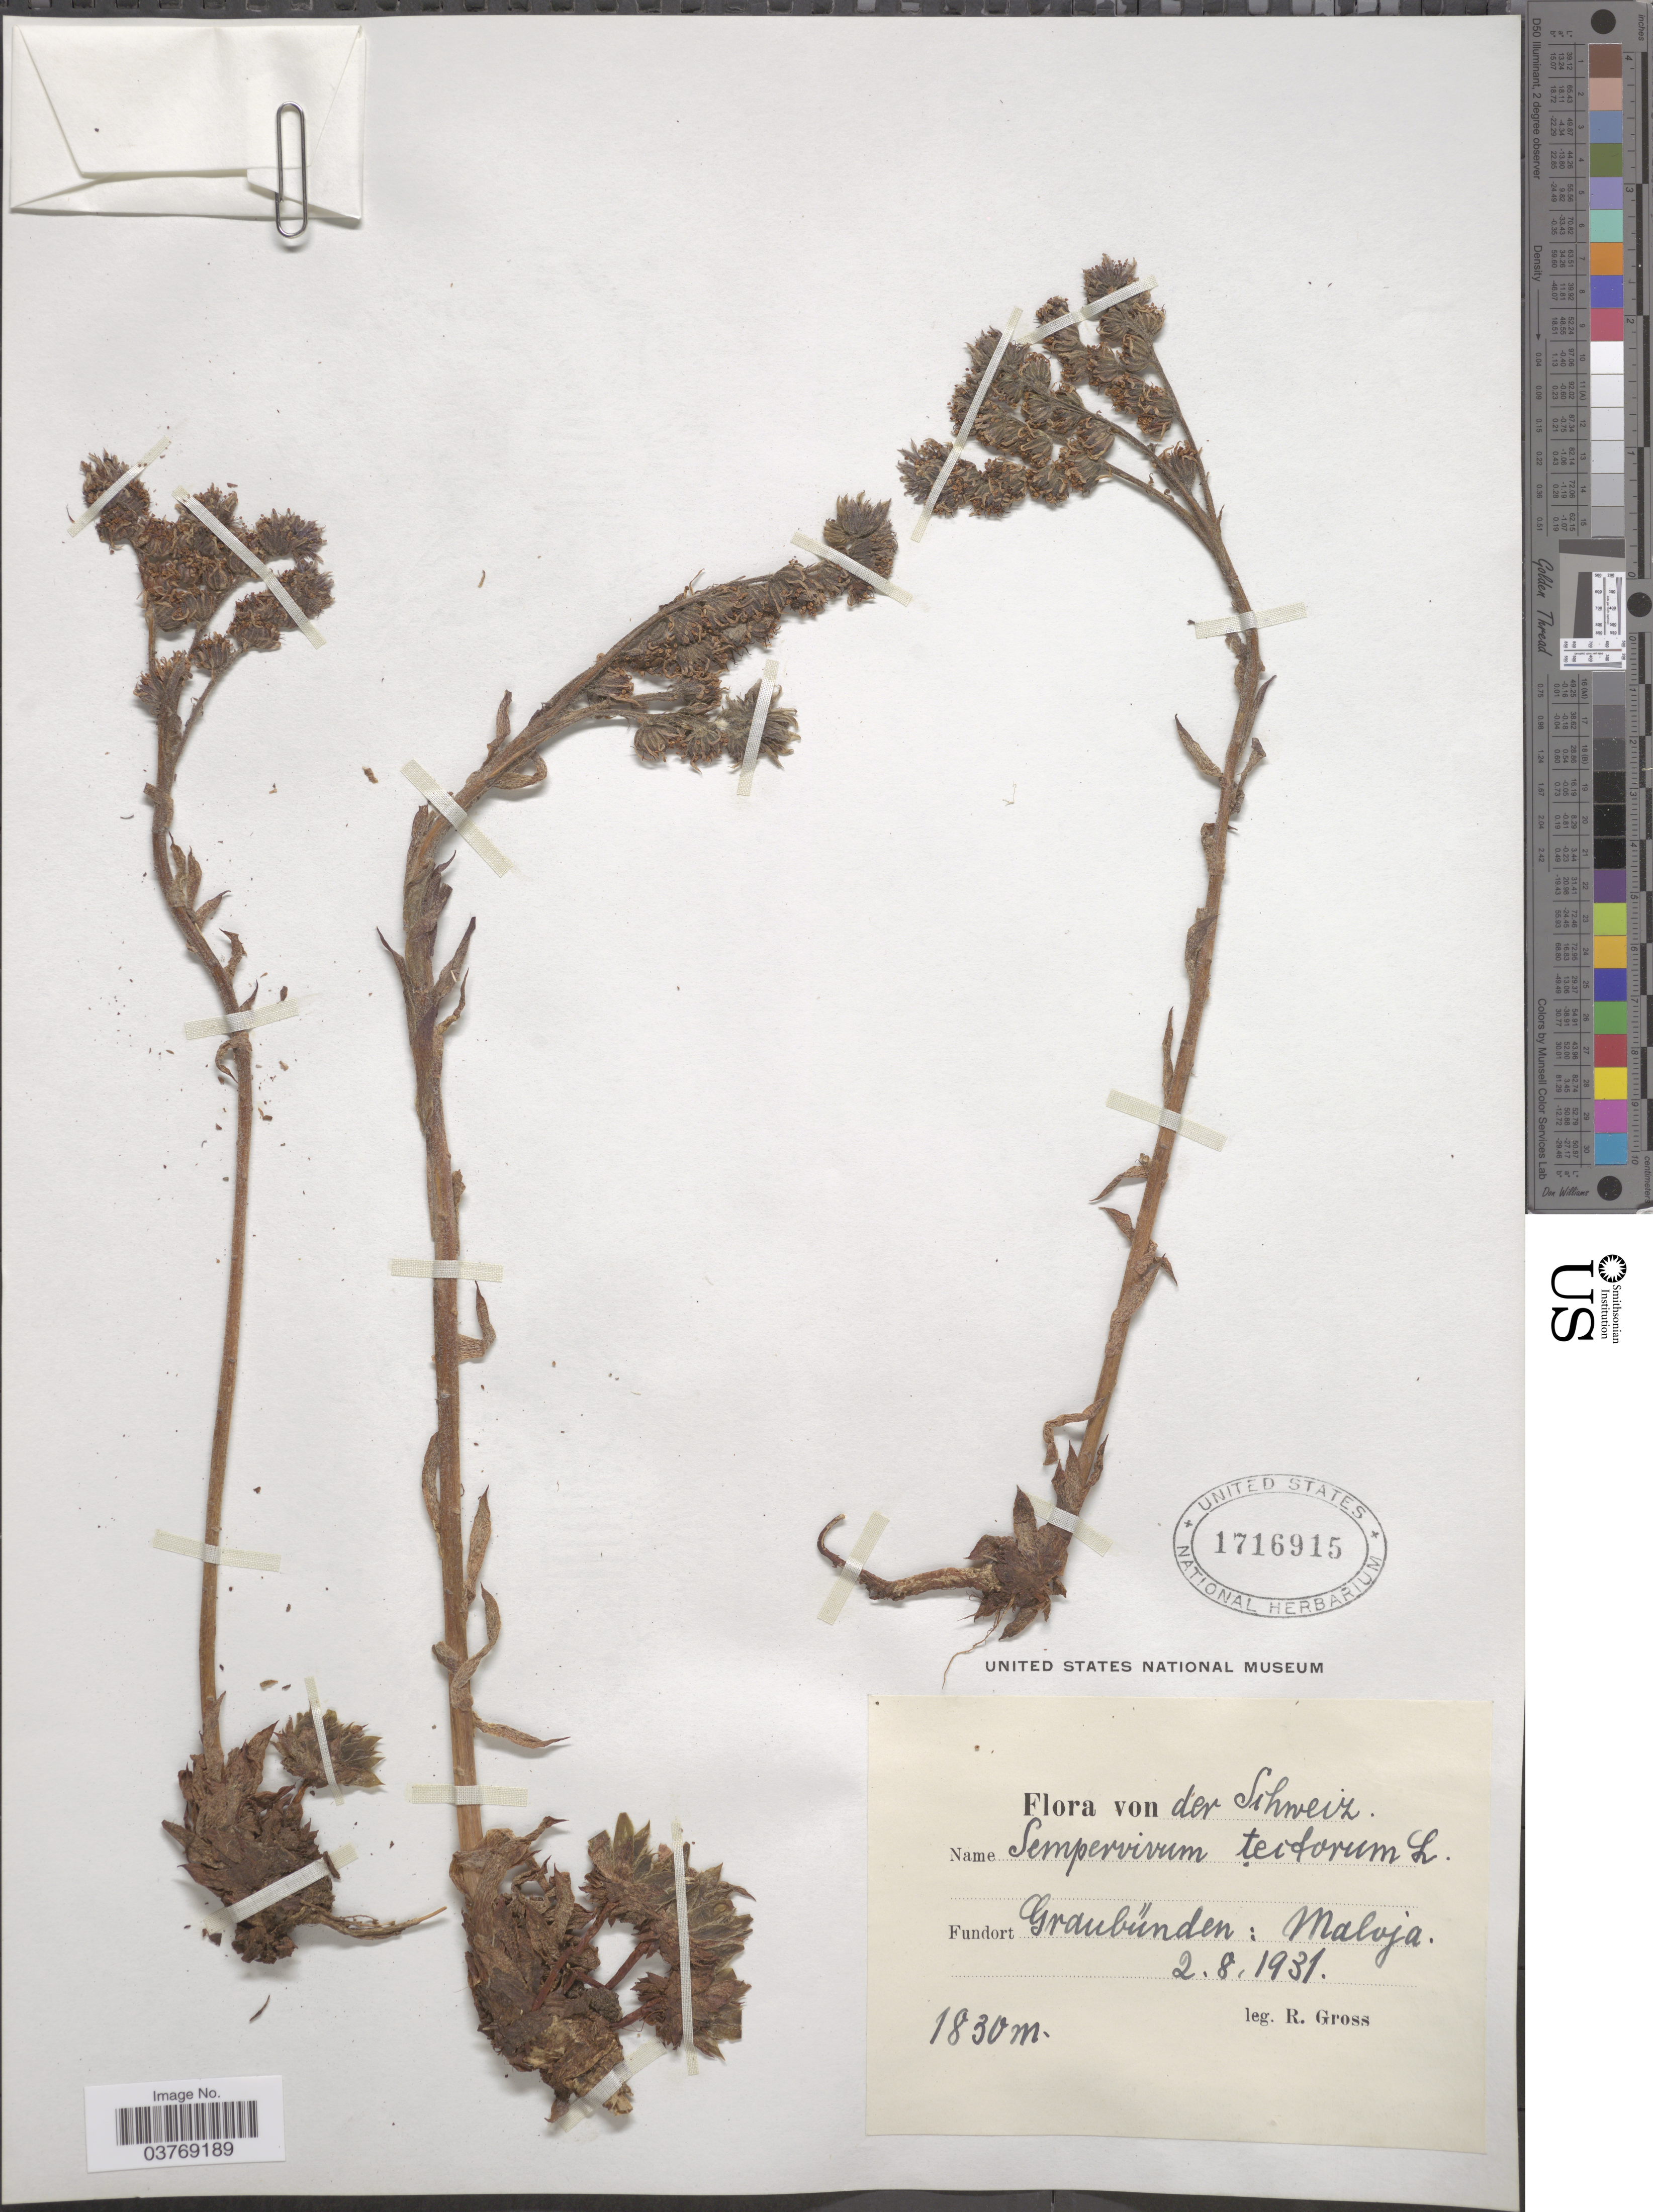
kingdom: Plantae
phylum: Tracheophyta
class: Magnoliopsida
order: Saxifragales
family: Crassulaceae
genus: Sempervivum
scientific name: Sempervivum tectorum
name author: L.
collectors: R. Gross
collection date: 1931-08-02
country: Switzerland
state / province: Graubunden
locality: Der schweiz. Maloja.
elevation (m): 1830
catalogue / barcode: US 1716915